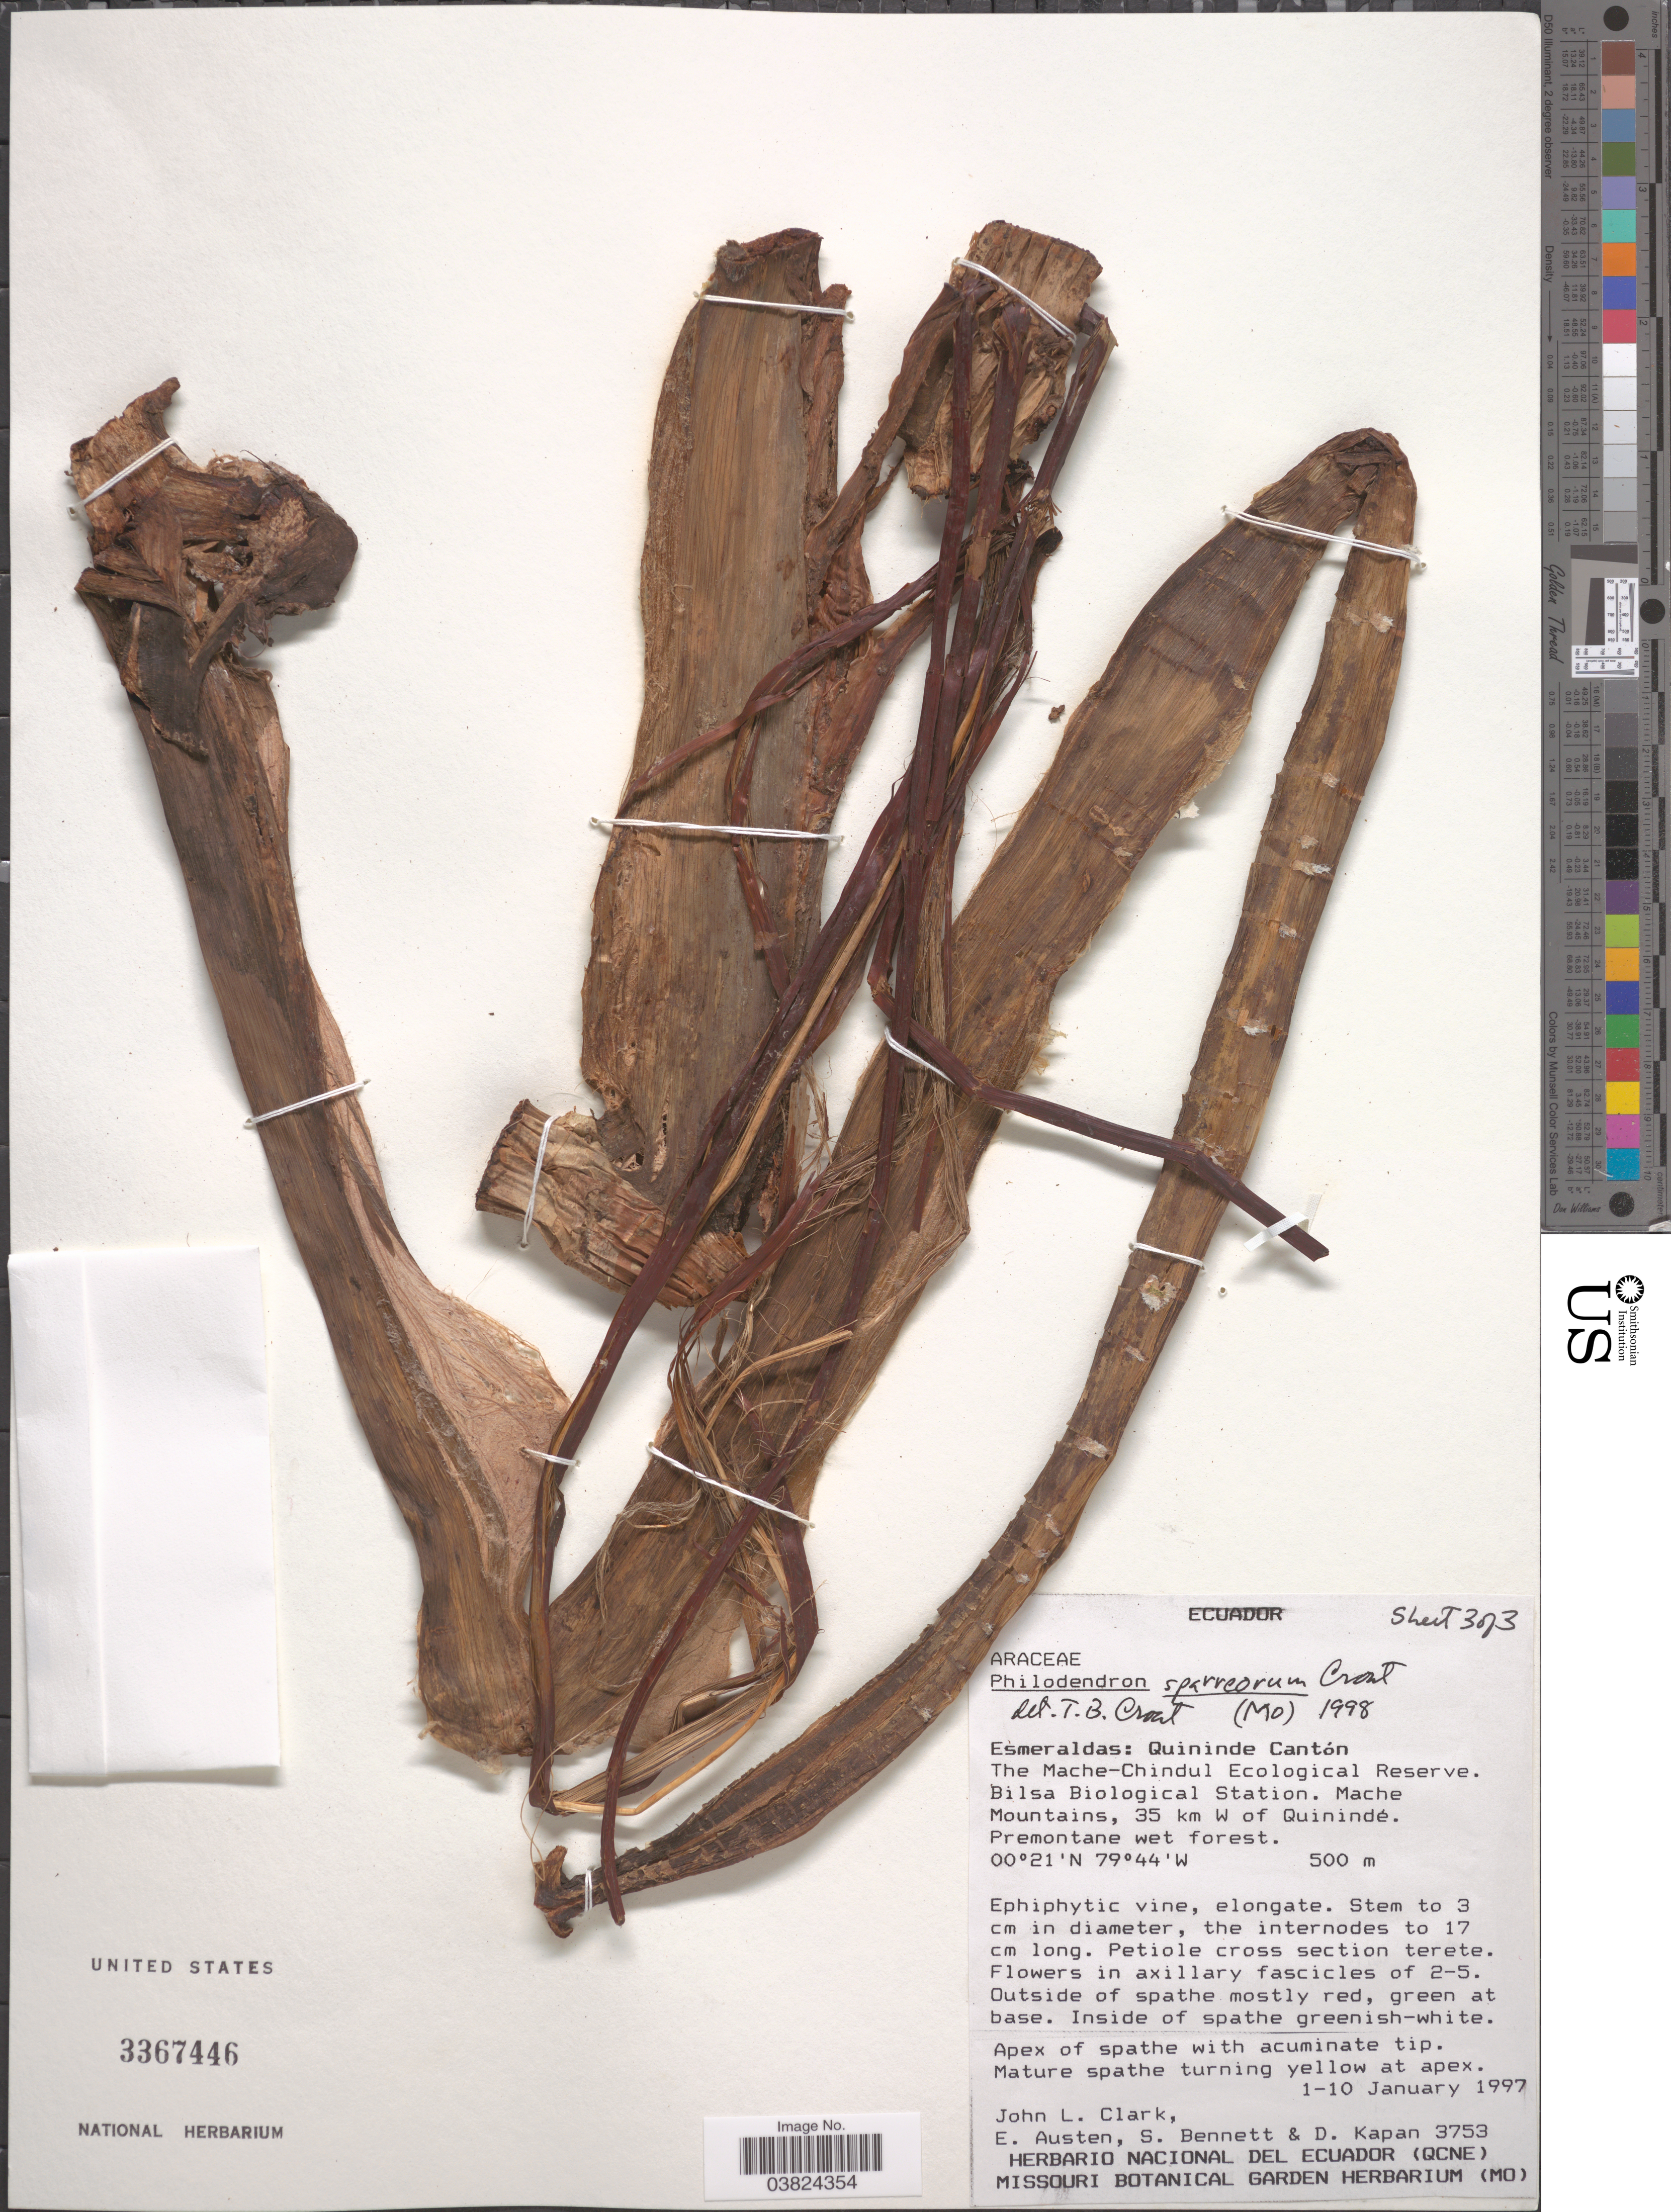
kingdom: Plantae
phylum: Tracheophyta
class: Liliopsida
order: Alismatales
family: Araceae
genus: Philodendron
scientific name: Philodendron sparreorum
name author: Croat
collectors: J. L. Clark, E. Austen, S. Bennett & D. Kapan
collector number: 3753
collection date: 1997-01-01/1997-01-10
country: Ecuador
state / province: Esmeraldas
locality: Quininde Cantón. The Mache-Chindul Ecological Reserve. Bilsa Biological Station. Mache Mountains, 35 km W of Quinindé.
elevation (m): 500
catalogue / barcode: US 3367446